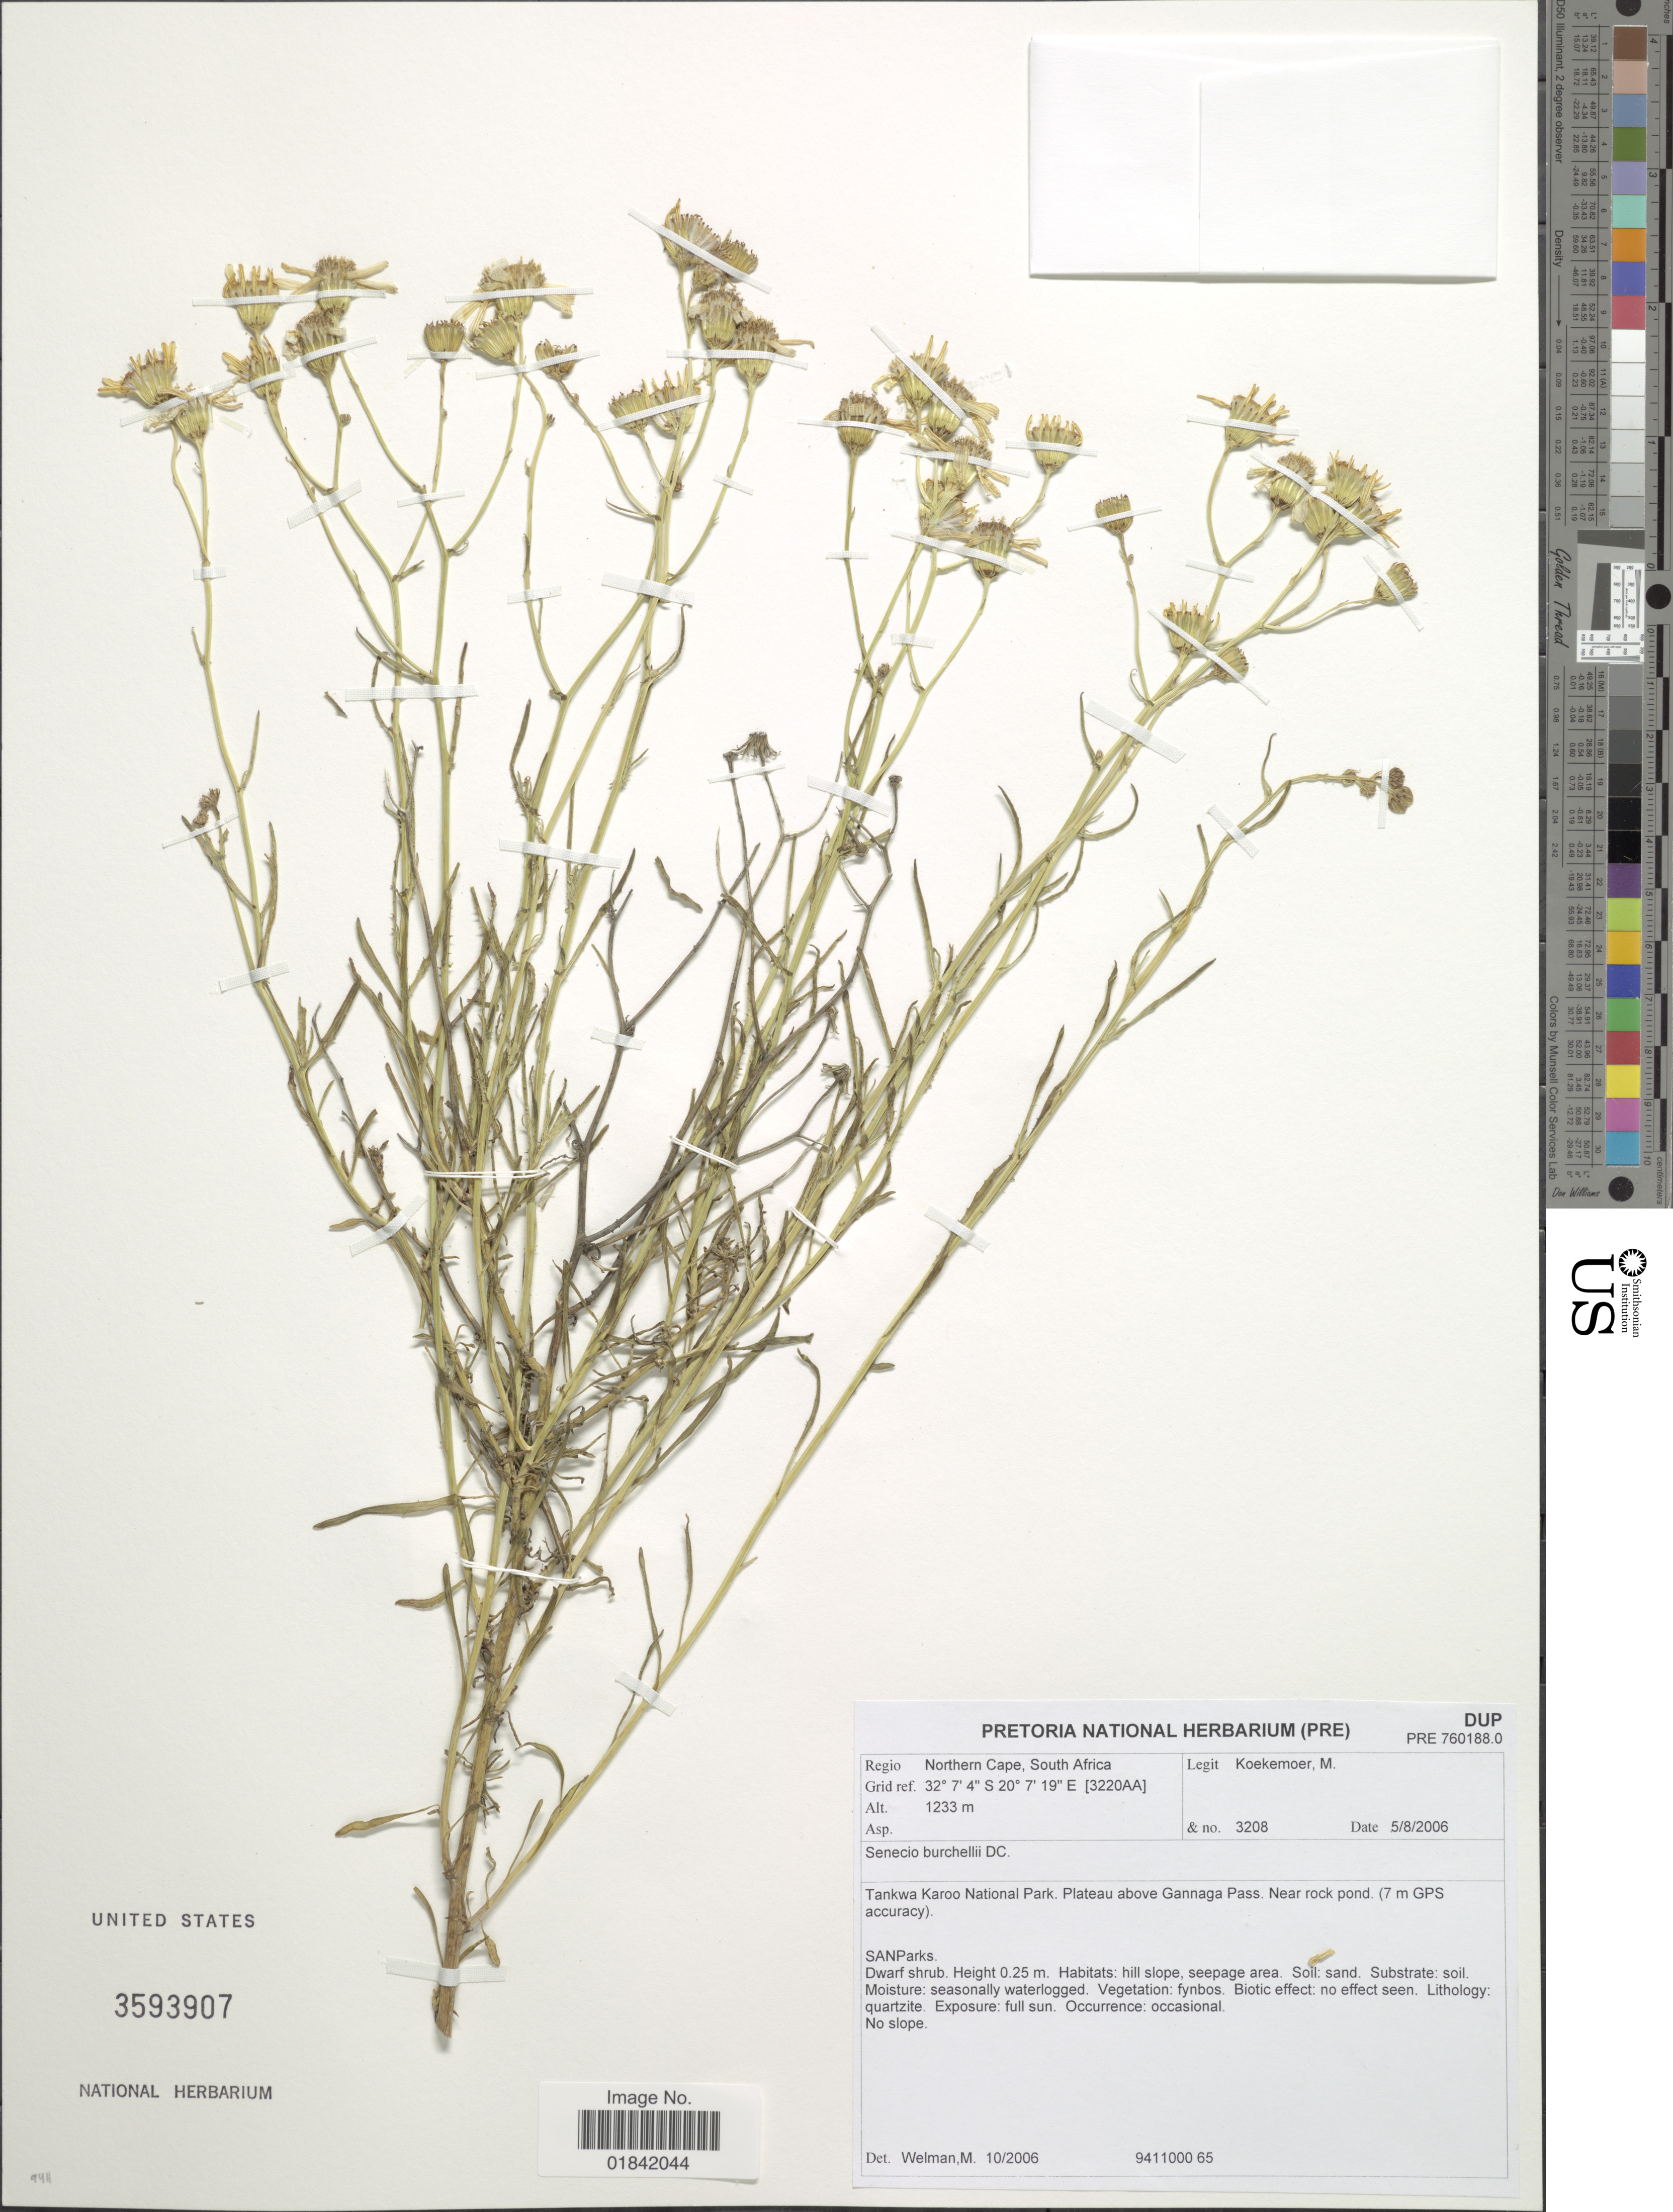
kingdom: Plantae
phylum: Tracheophyta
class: Magnoliopsida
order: Asterales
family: Asteraceae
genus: Senecio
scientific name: Senecio burchellii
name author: DC.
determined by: Welman, M.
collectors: M. Koekemoer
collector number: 3208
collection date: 2006-08-05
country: South Africa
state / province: Northern Cape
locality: Tankwa Karoo National Park, Plateau above Gannaga Pass, near rock pond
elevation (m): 1233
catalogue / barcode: US 3593907